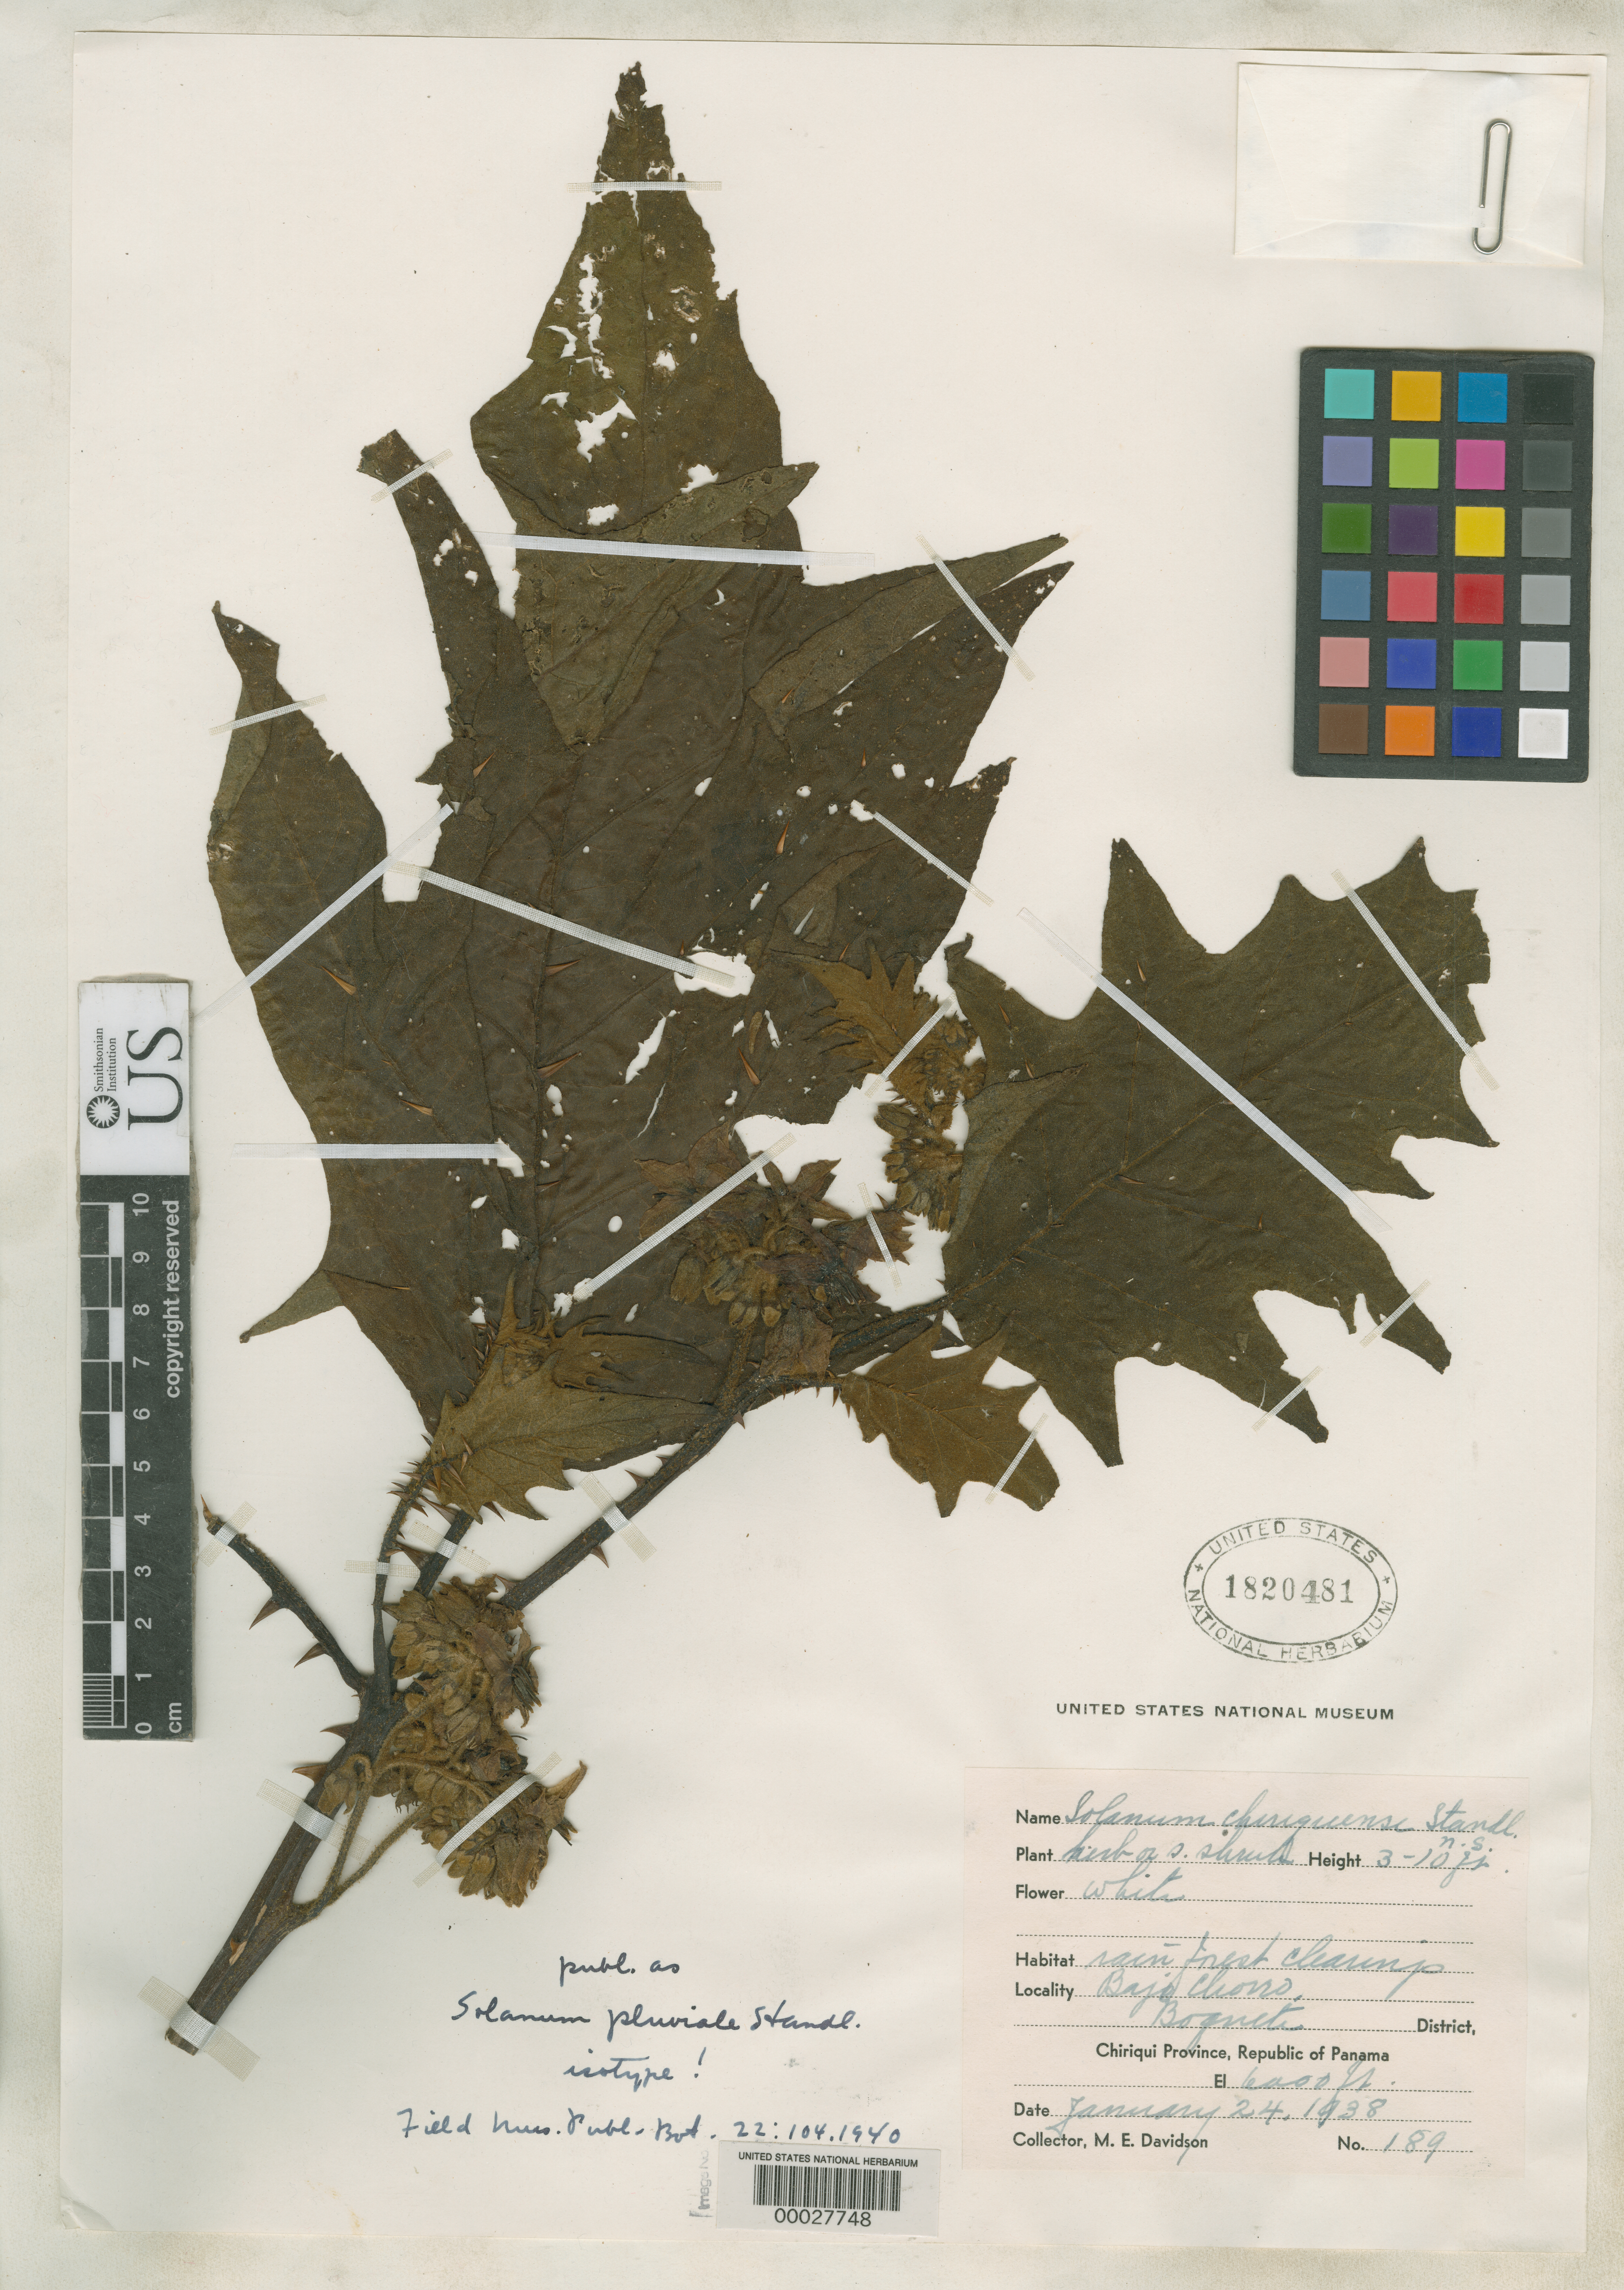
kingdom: Plantae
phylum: Tracheophyta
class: Magnoliopsida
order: Solanales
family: Solanaceae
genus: Solanum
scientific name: Solanum pluviale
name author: Standl.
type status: Isotype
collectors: M. Davidson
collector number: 189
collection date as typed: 24 Jan 1938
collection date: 1938-01-24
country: Panama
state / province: Chiriquí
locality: Bajo Chorro Boquete.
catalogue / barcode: US 1820481